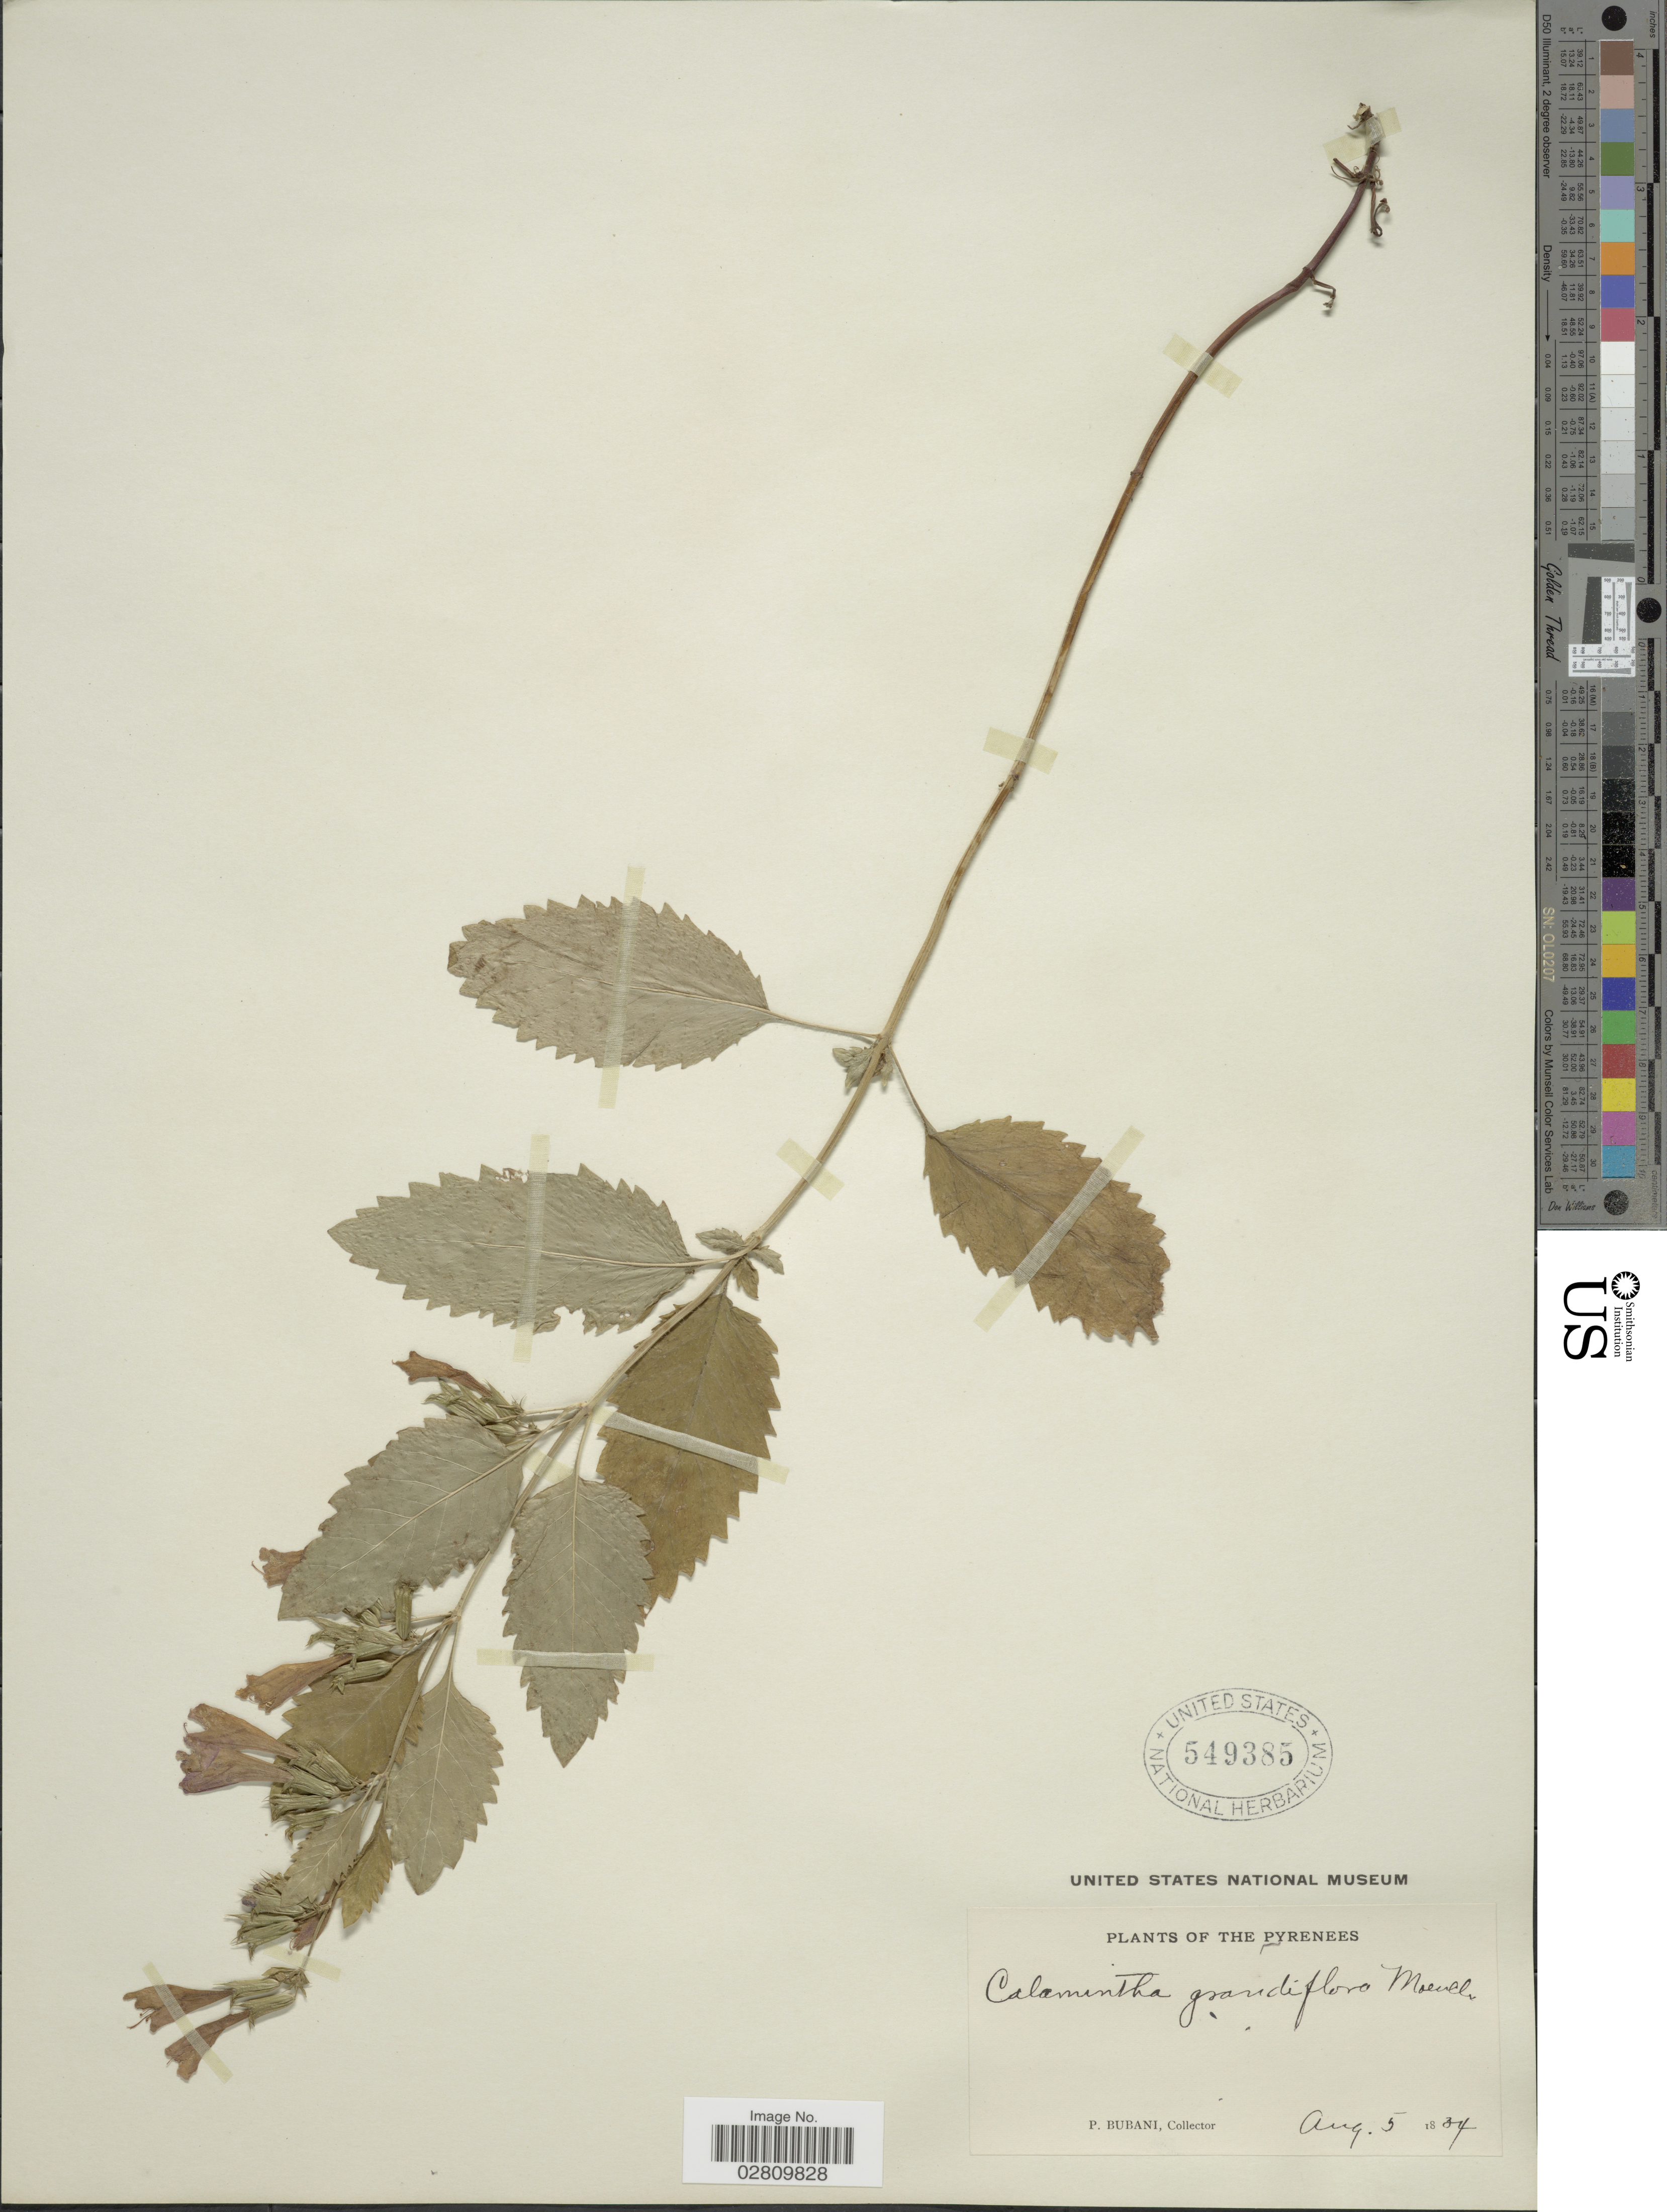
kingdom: Plantae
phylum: Tracheophyta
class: Magnoliopsida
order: Lamiales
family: Lamiaceae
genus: Calamintha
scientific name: Calamintha grandiflora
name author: (L.) Moench.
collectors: P. Bubani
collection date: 1834-08-05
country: France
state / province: Occitanie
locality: Pyrenees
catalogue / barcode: US 549385